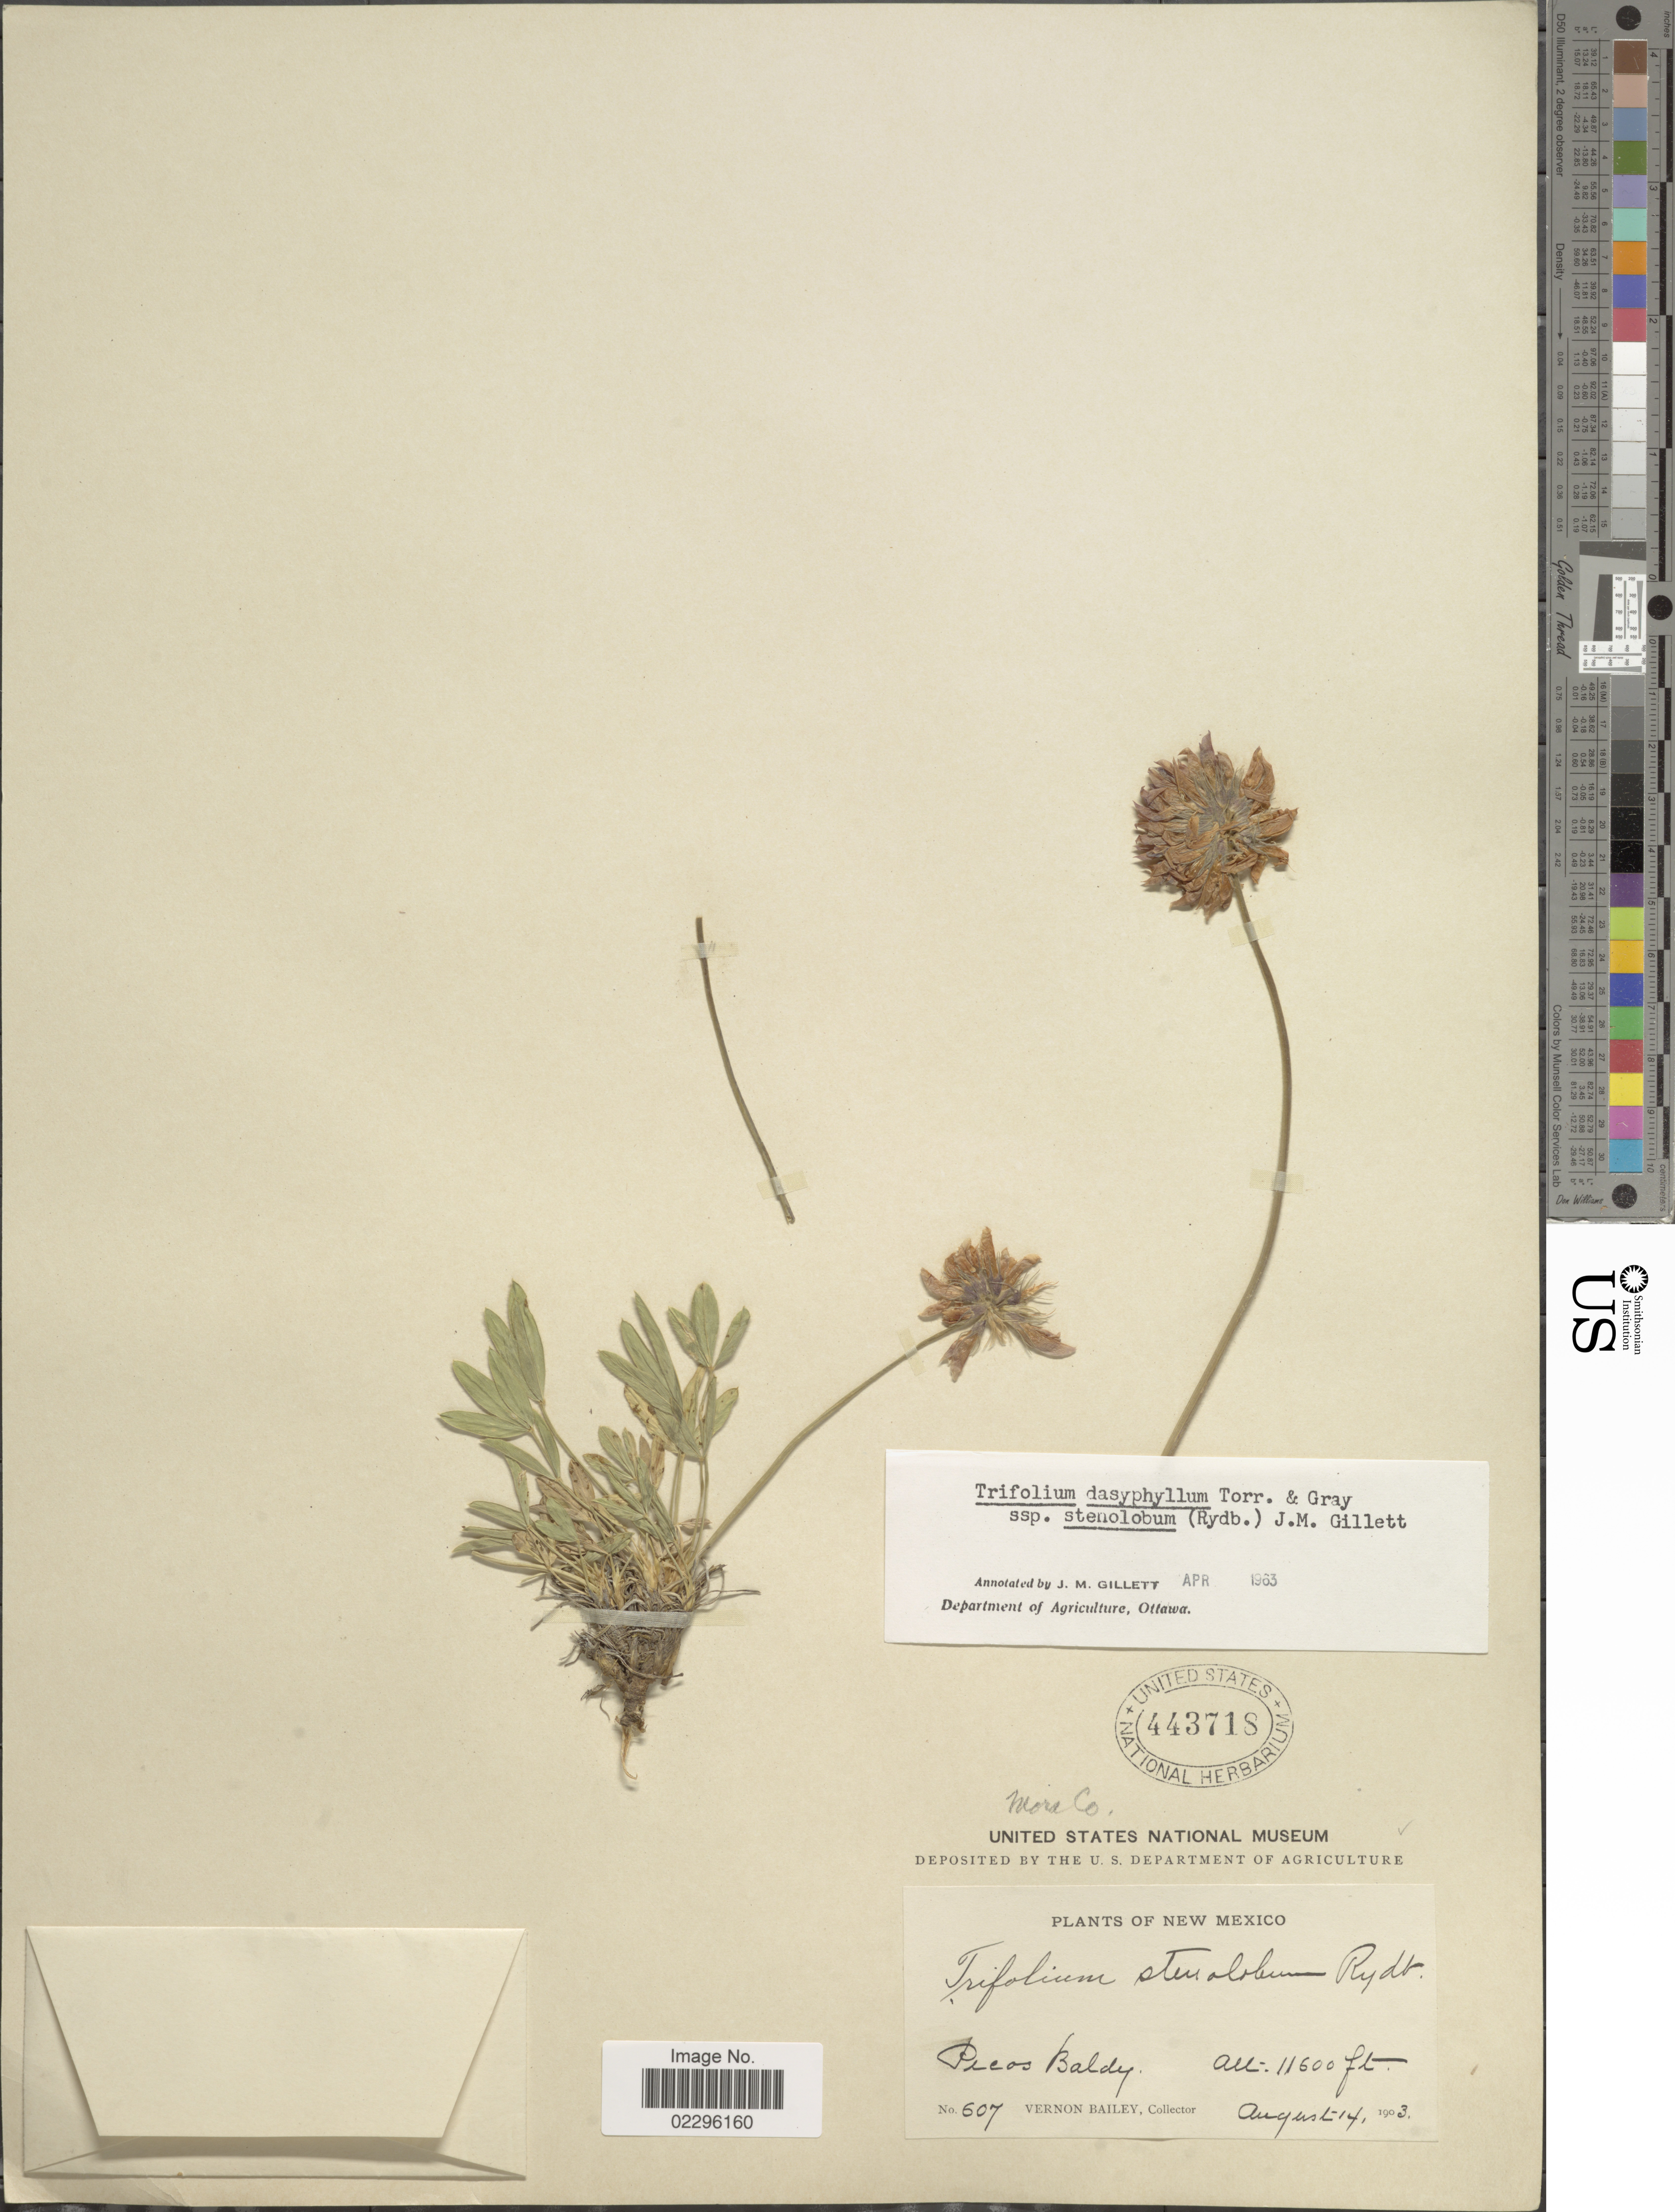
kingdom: Plantae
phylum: Tracheophyta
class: Magnoliopsida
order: Fabales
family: Fabaceae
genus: Trifolium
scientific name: Trifolium dasyphyllum subsp. stenolobum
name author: (Rydb.) J.M. Gillett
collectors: V. O. Bailey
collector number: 507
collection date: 1903-08-14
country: United States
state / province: New Mexico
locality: Pecos Baldy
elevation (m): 3536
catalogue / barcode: US 443718